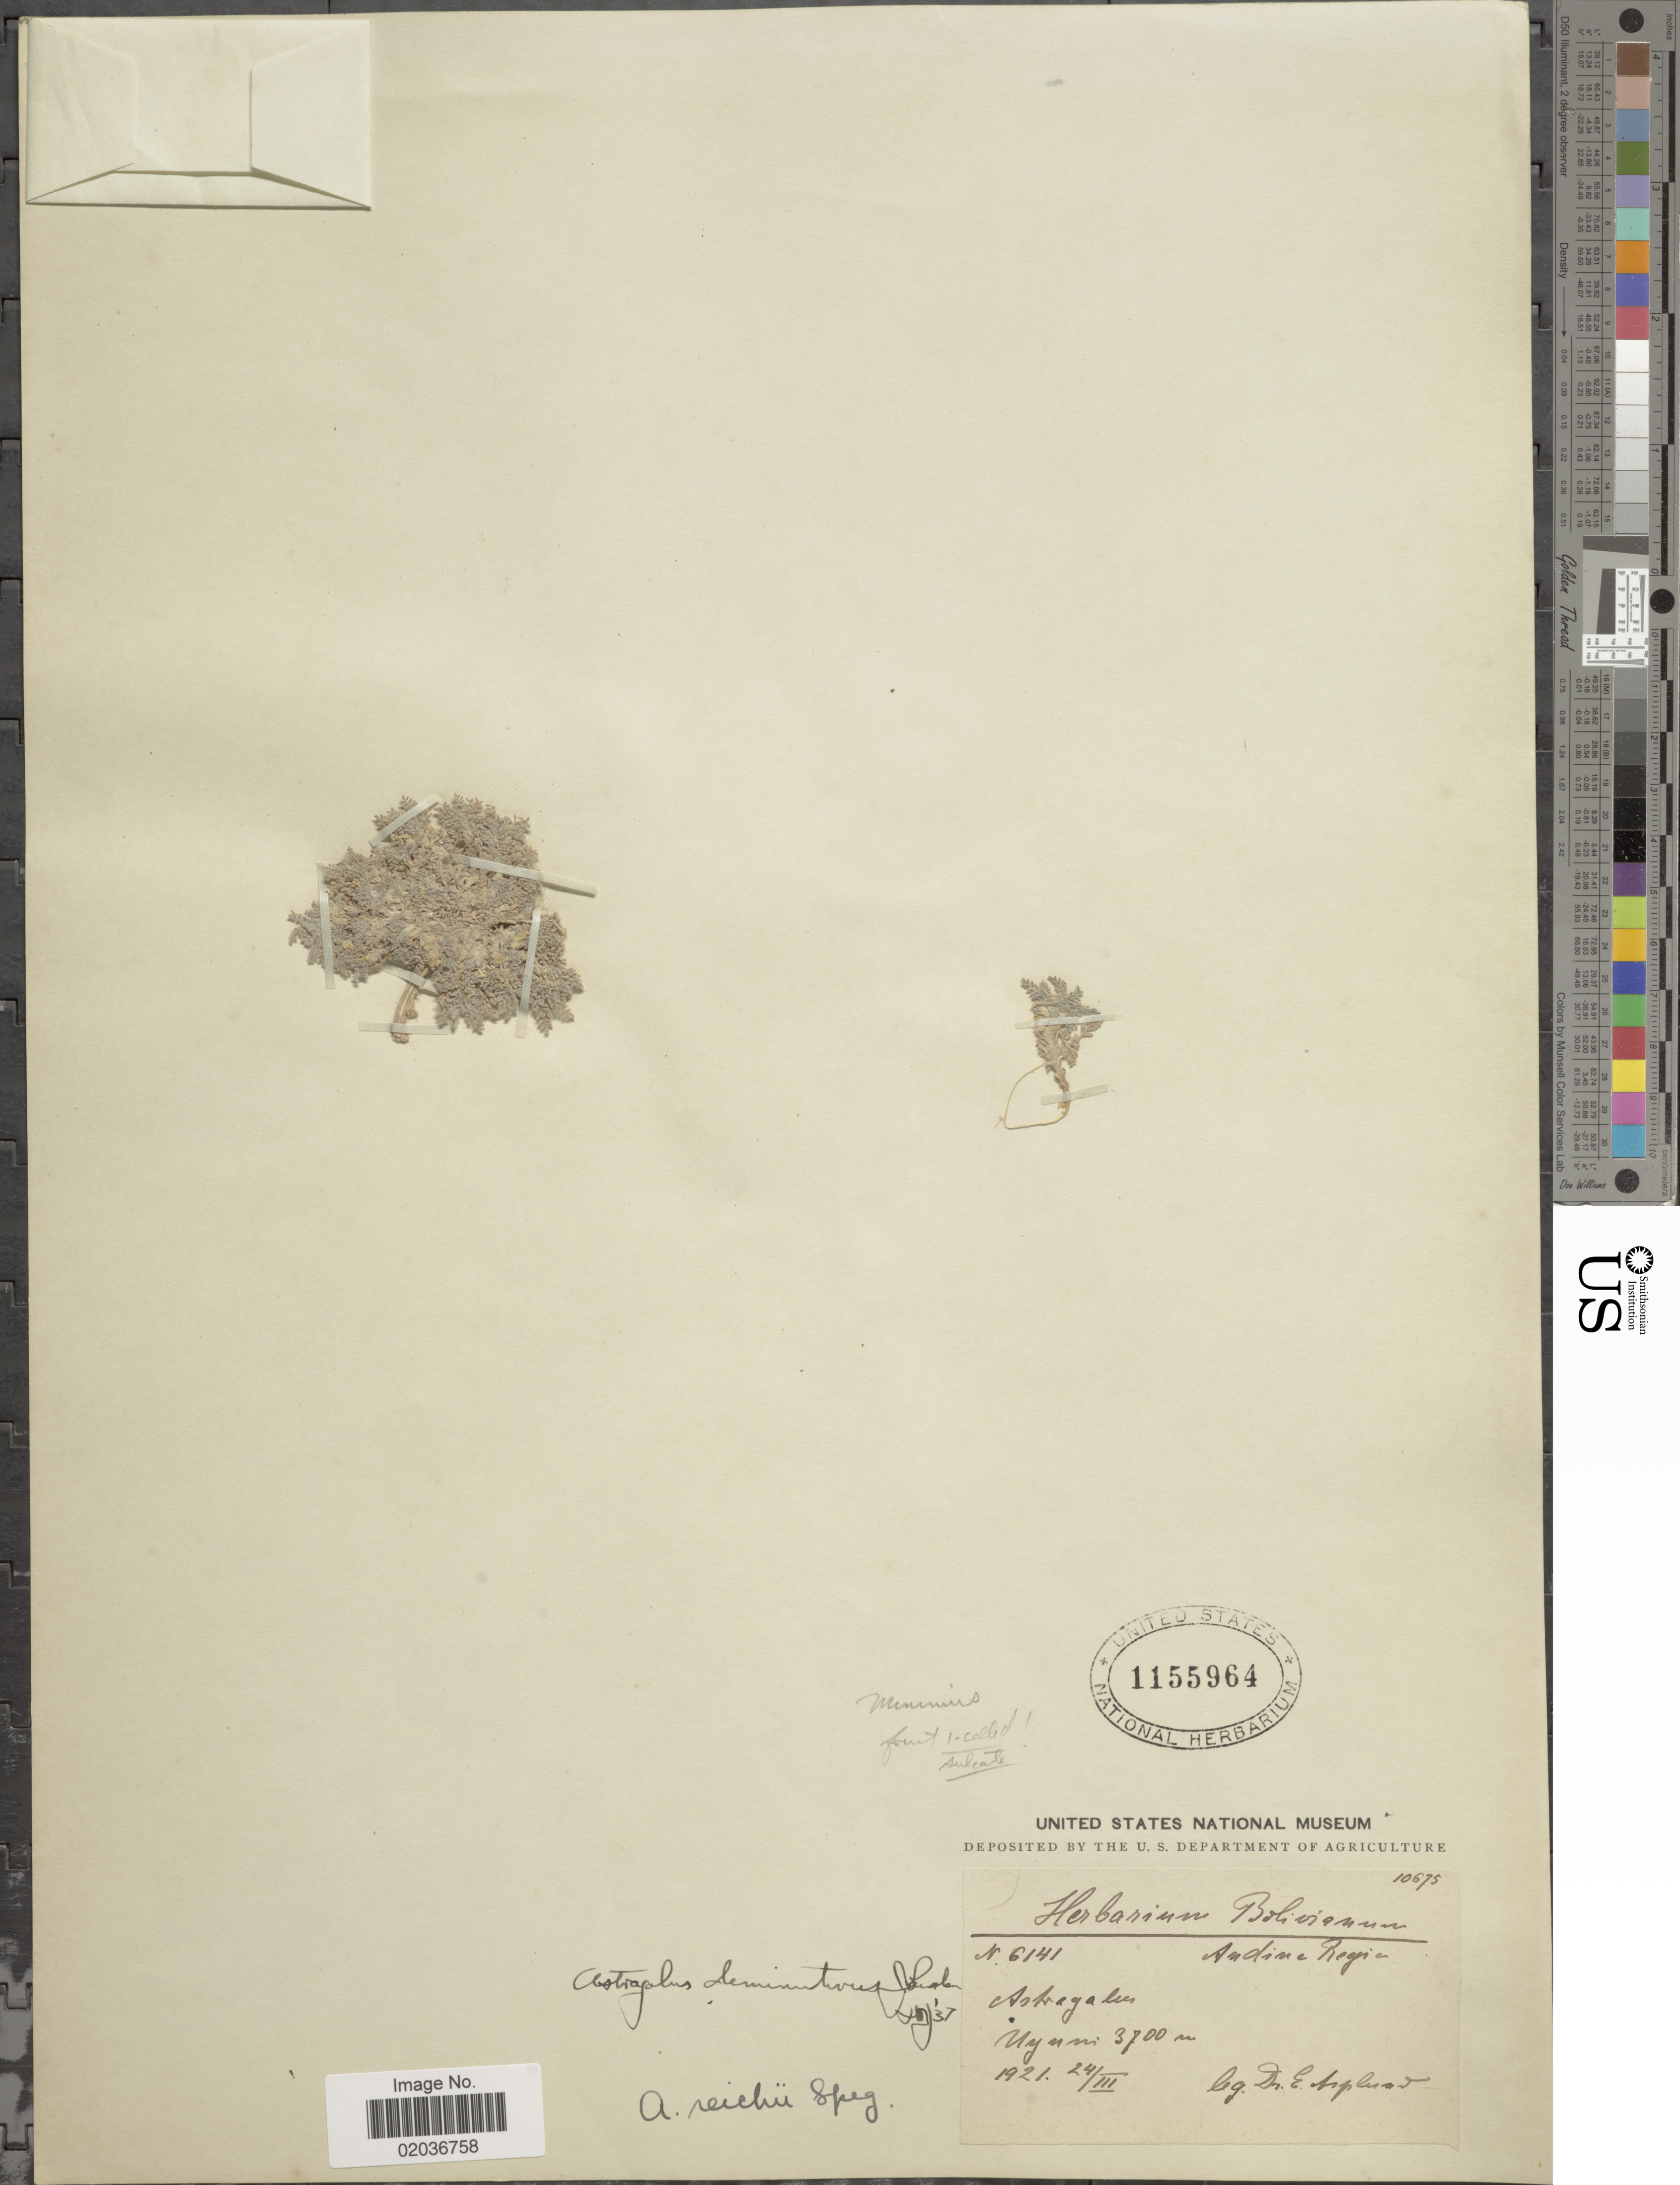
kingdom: Plantae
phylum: Tracheophyta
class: Magnoliopsida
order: Fabales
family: Fabaceae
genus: Astragalus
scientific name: Astragalus reichei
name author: Speg.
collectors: E. Asplund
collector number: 6141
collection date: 1921-03-24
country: Bolivia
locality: Andine Regio, Nyuni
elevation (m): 3700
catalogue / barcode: US 1155964